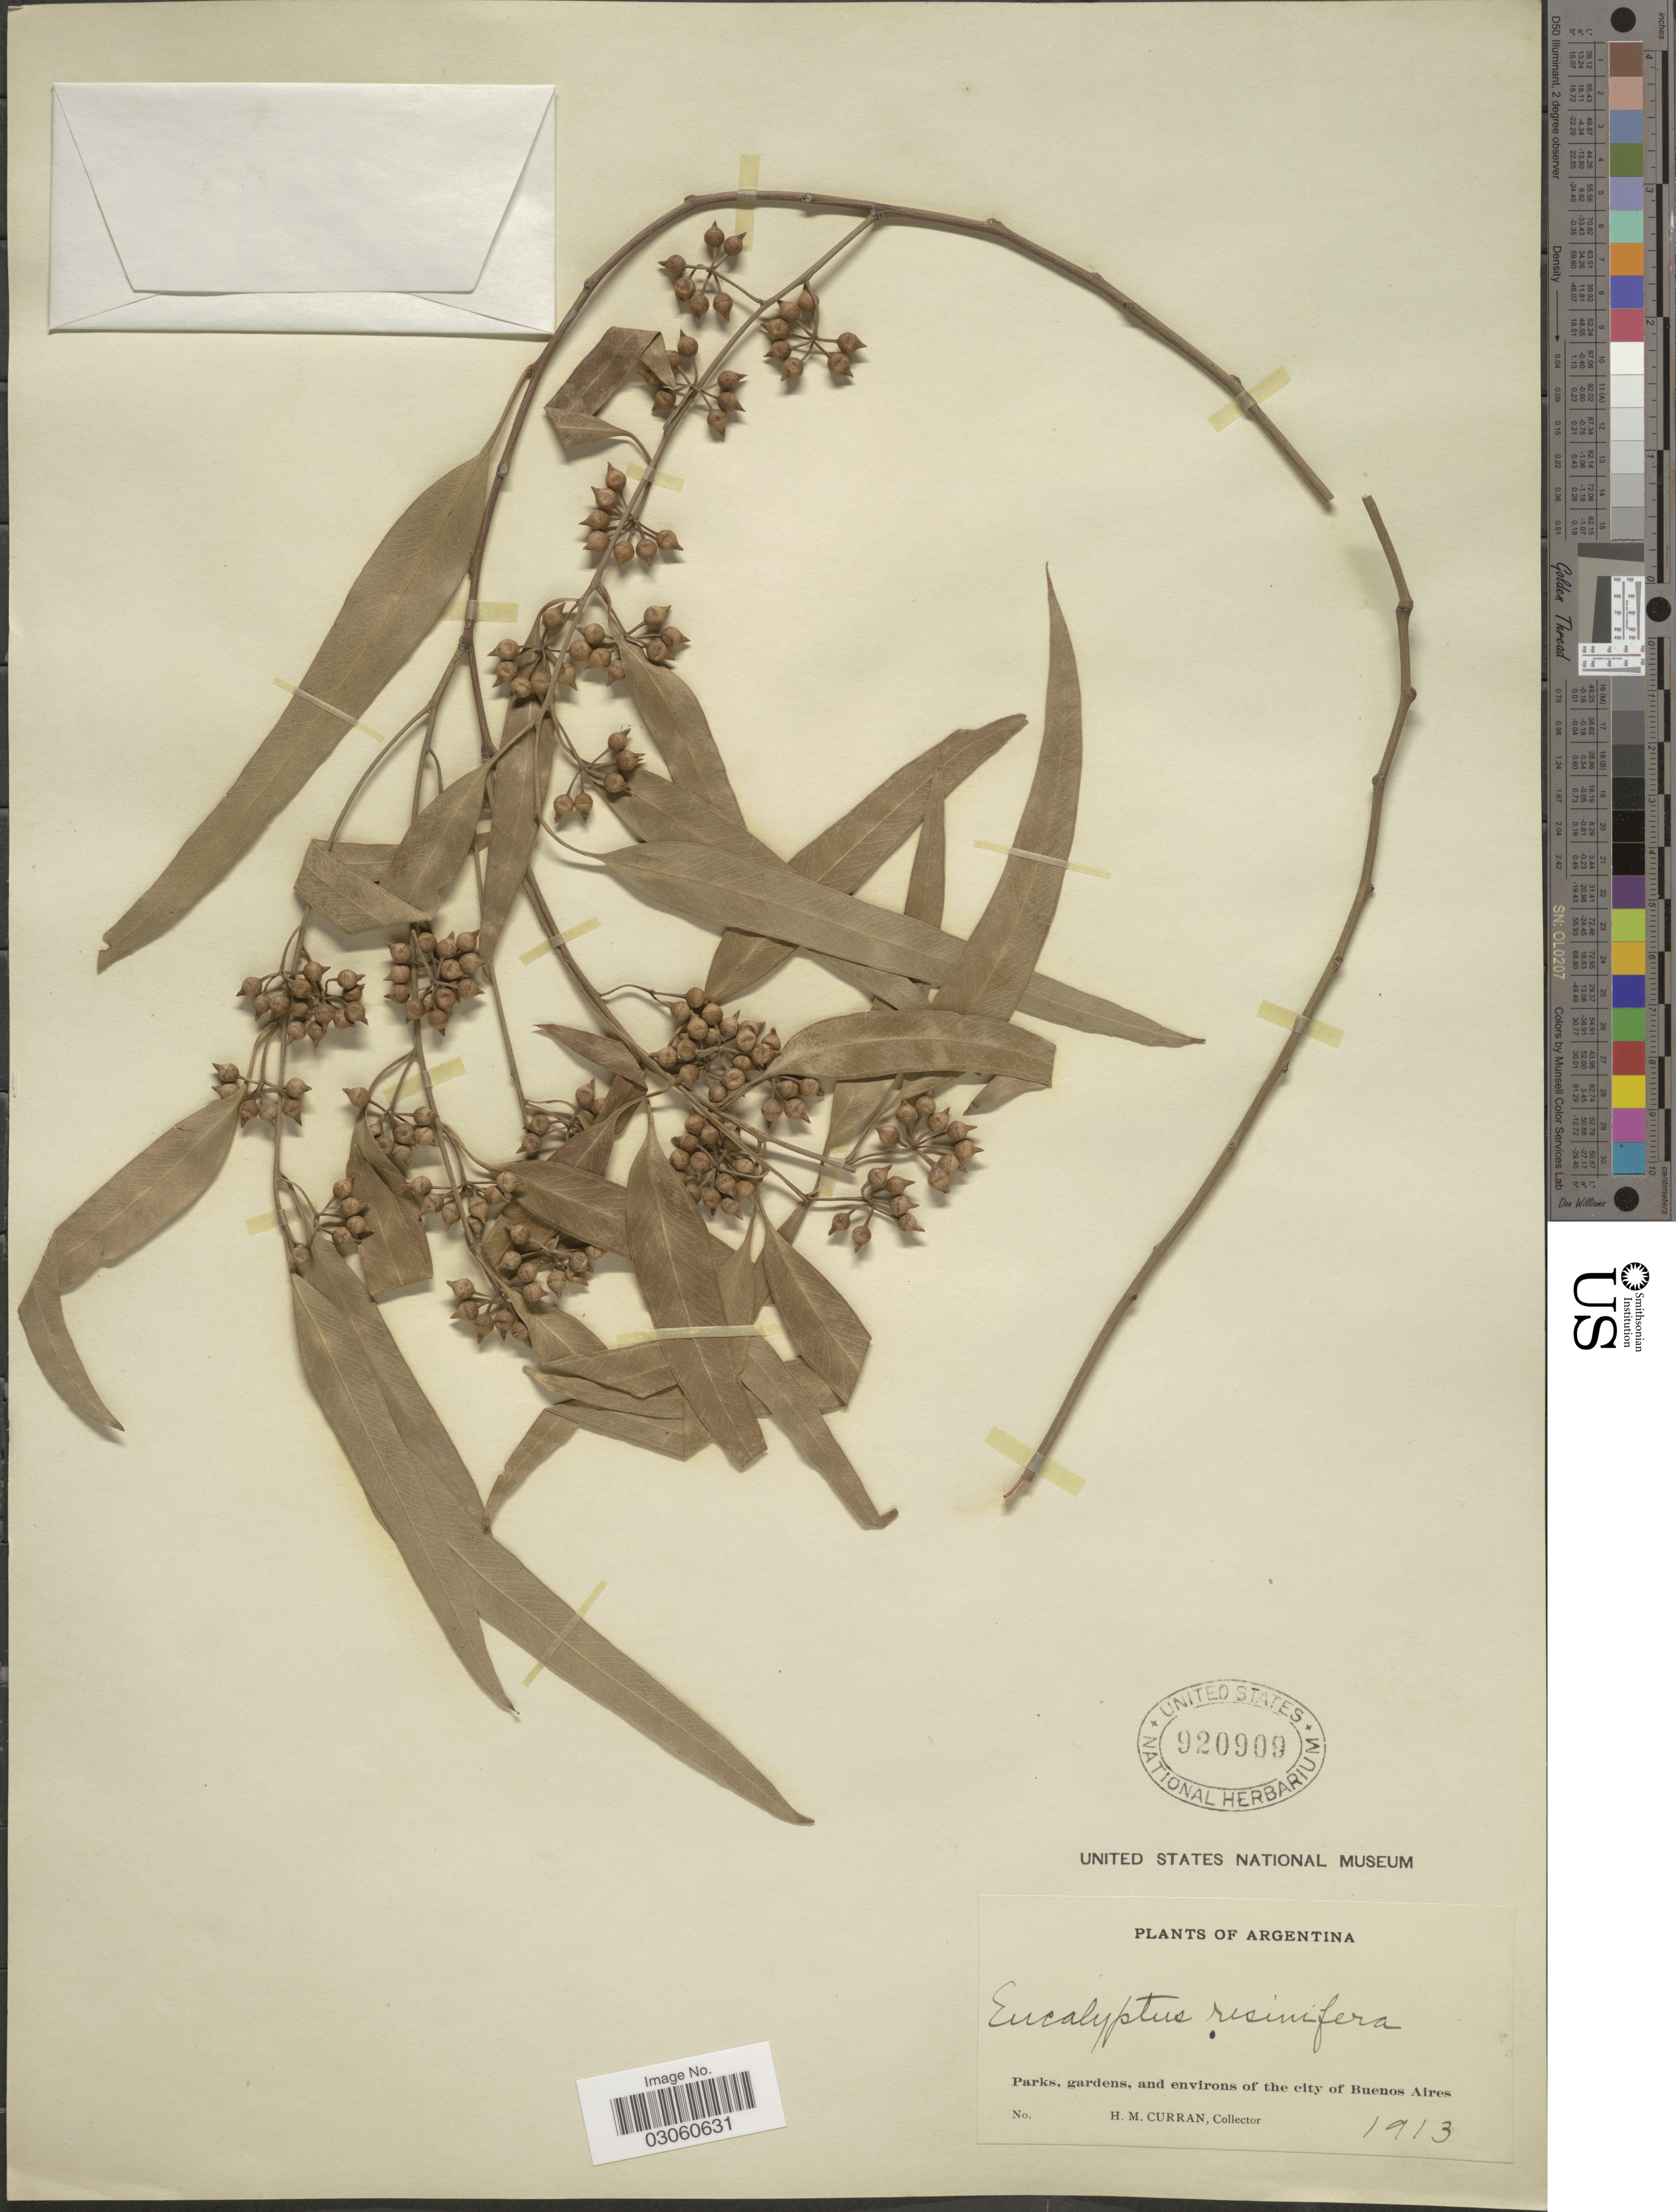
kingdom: Plantae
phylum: Tracheophyta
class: Magnoliopsida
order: Myrtales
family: Myrtaceae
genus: Eucalyptus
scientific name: Eucalyptus resinifera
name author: J. White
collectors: H. M. Curran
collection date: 1913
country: Argentina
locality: Parks, gardens, and environs of the city of Buenos Aires.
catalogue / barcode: US 920909